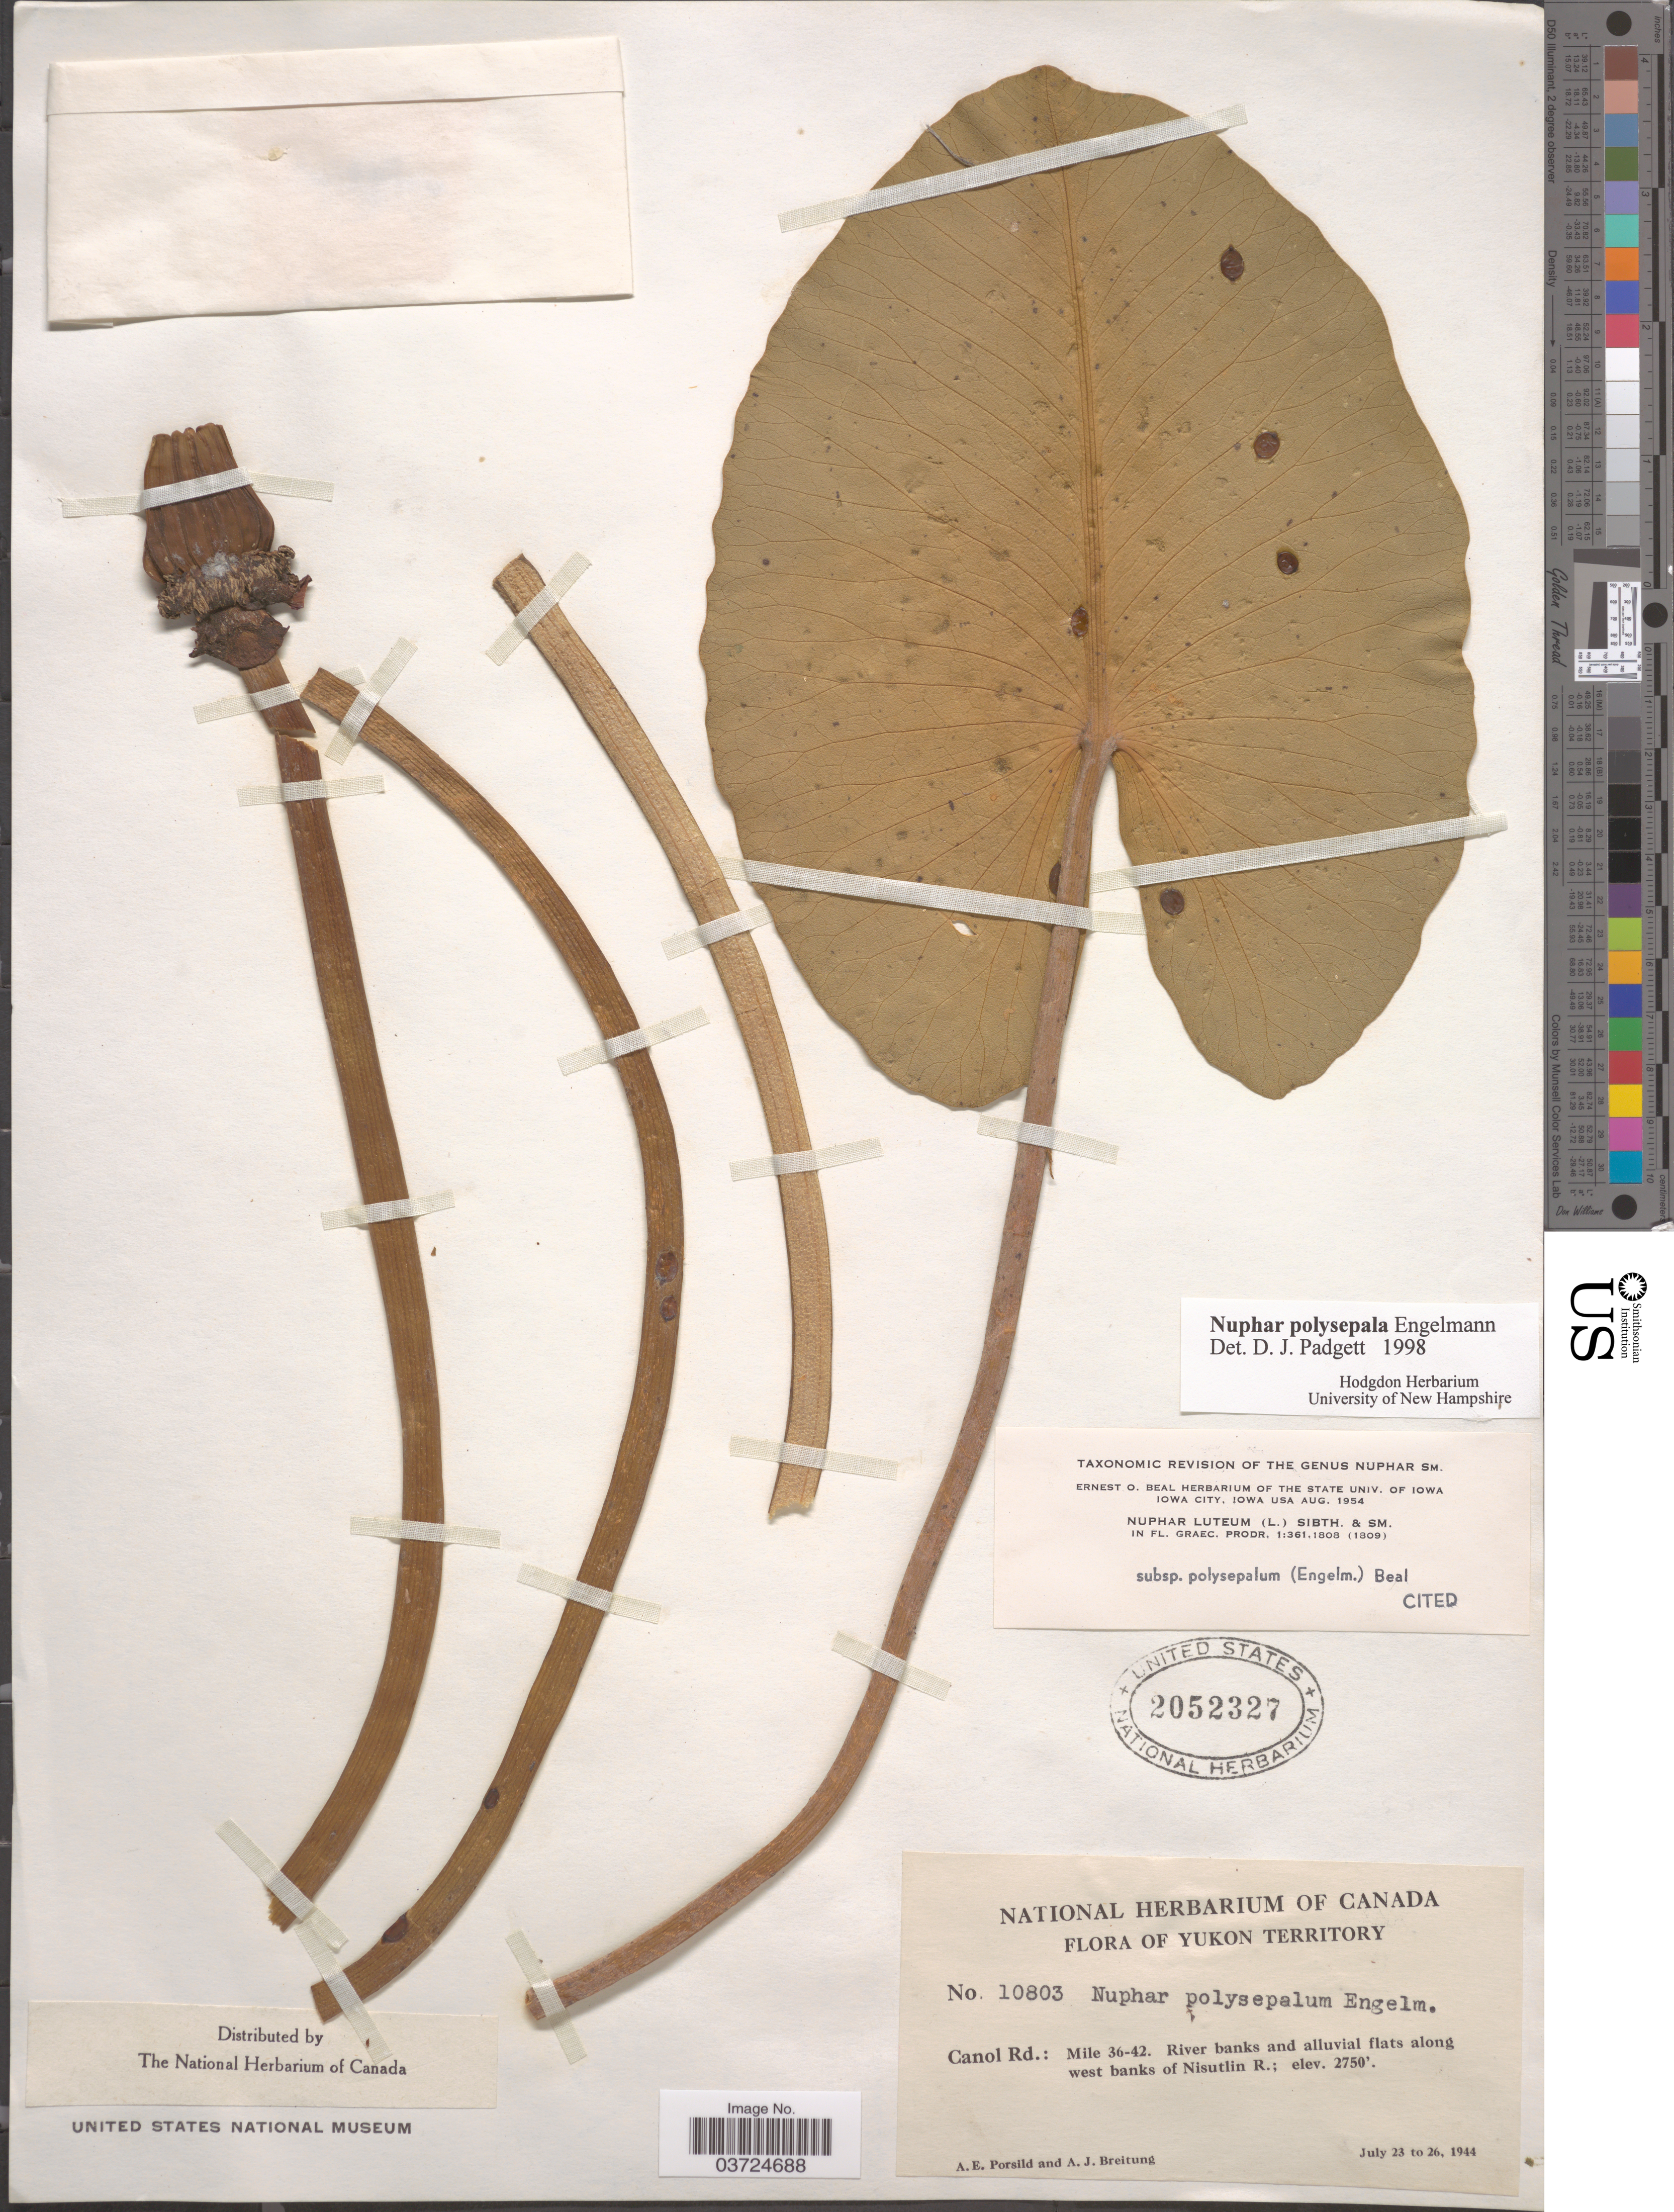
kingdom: Plantae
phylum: Tracheophyta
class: Magnoliopsida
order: Nymphaeales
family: Nymphaeaceae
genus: Nuphar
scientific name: Nuphar polysepala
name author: Englem.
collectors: A. E. Porsild & A. Breitung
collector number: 10803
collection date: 1944-07-23/1944-07-26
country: Canada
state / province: Yukon Territory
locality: Canol Rd.: Mile 36-42. River banks and alluvial flats along west banks of Nisutlin R.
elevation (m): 838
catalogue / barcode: US 2052327